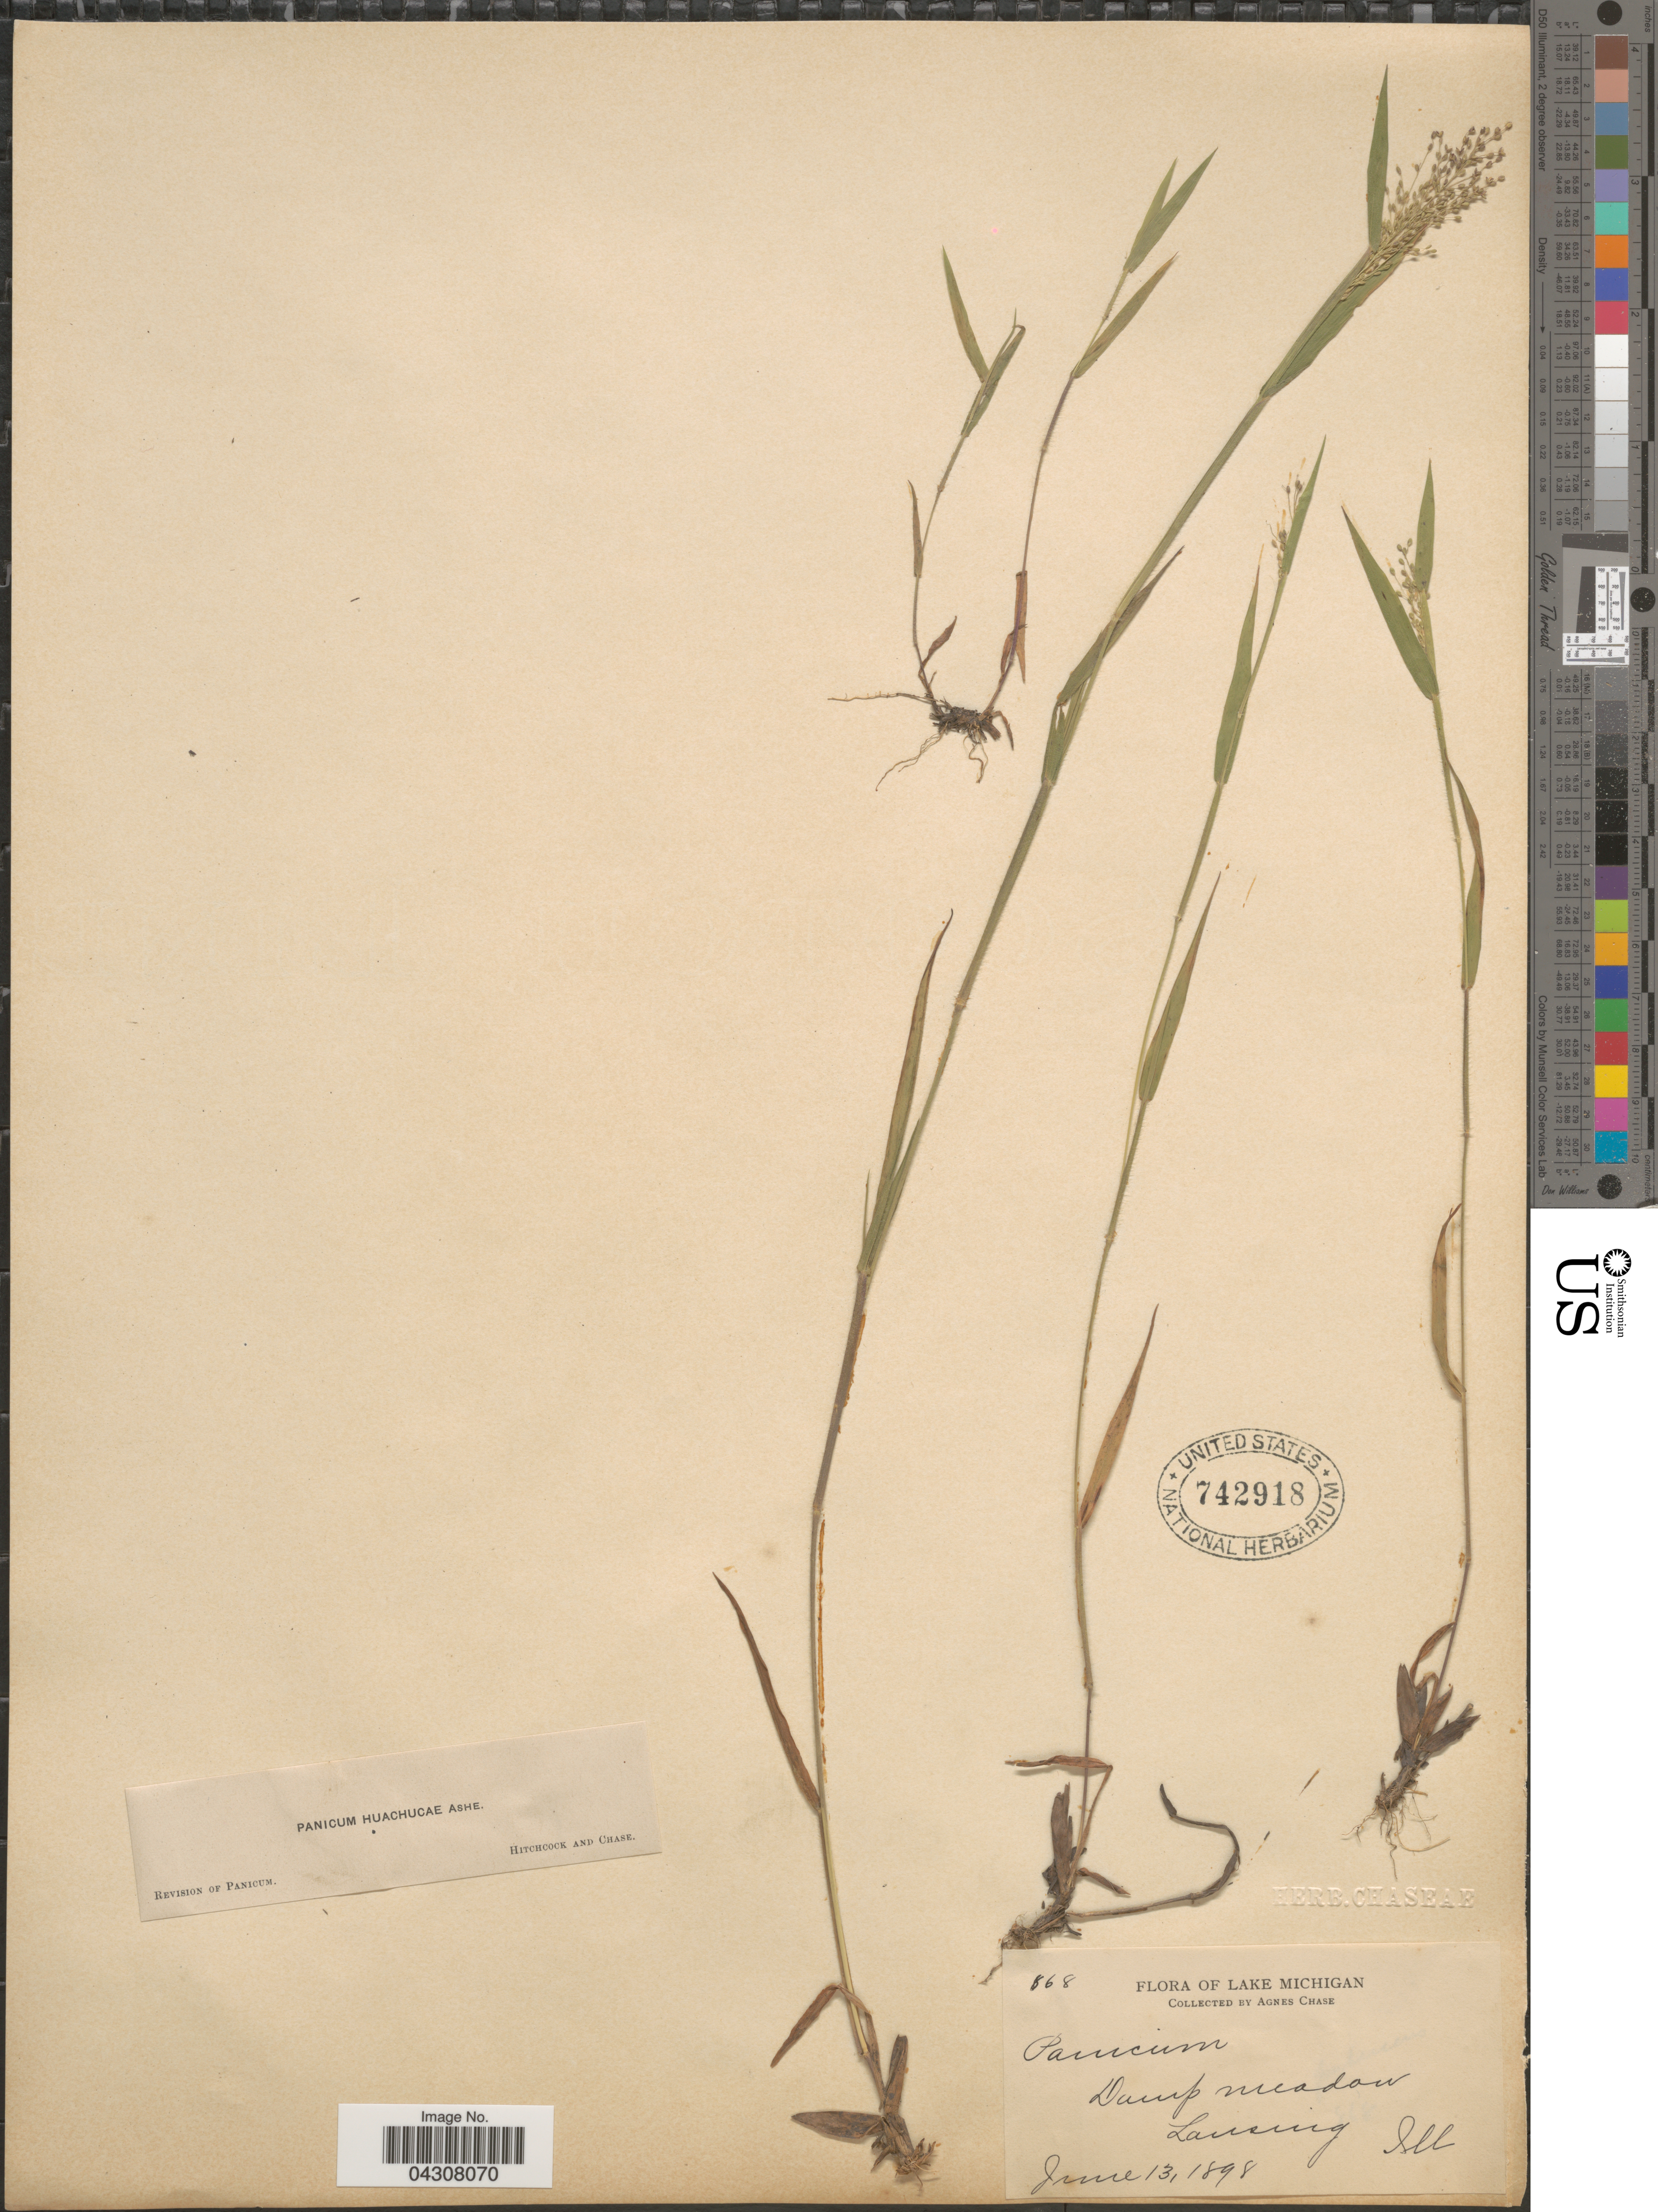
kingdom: Plantae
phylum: Tracheophyta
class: Liliopsida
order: Poales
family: Poaceae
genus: Dichanthelium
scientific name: Dichanthelium acuminatum var. acuminatum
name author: (Sw.) Gould & C.A. Clark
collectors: A. Chase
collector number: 868*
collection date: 1898-06-13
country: United States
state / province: Illinois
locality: Damp meadow Lansing.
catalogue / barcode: US 742918